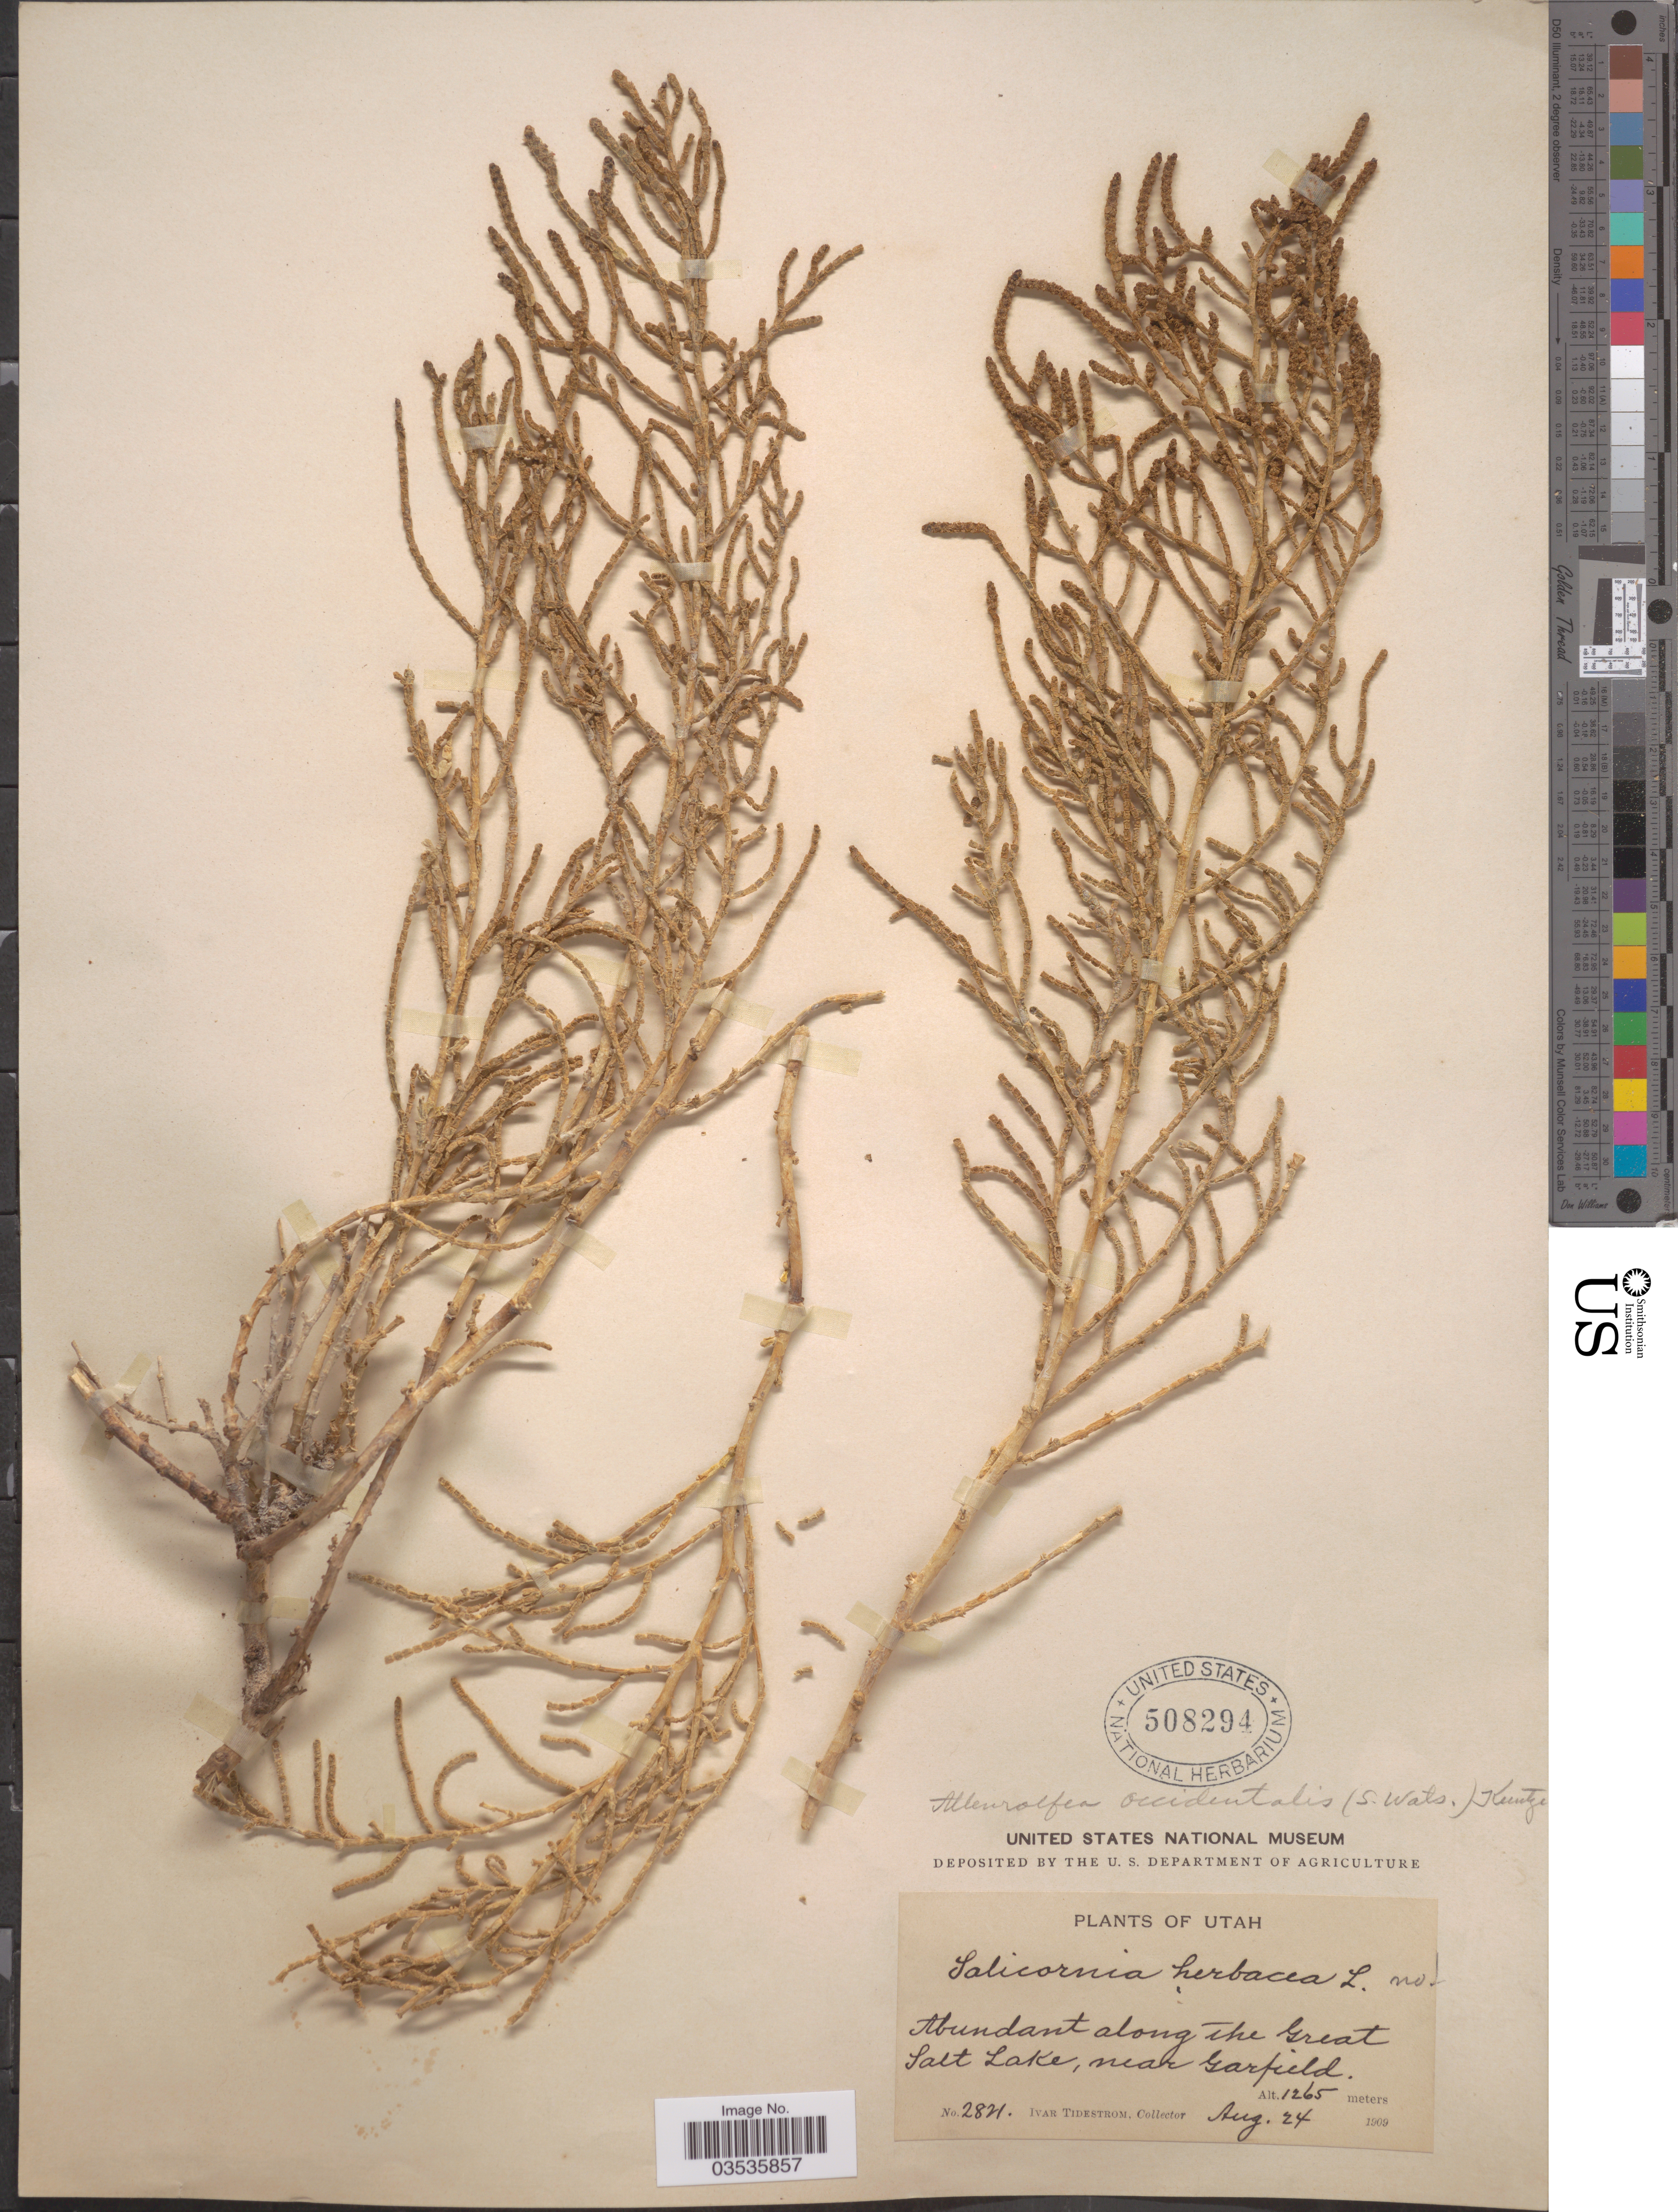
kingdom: Plantae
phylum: Tracheophyta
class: Magnoliopsida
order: Caryophyllales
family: Amaranthaceae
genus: Allenrolfea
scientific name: Allenrolfea occidentalis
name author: (S. Watson) Kuntze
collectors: I. F. Tidestrom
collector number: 2821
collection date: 1909-08-24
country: United States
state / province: Utah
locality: Along the Great Salt Lake, near Garfield.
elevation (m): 1265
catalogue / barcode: US 508294